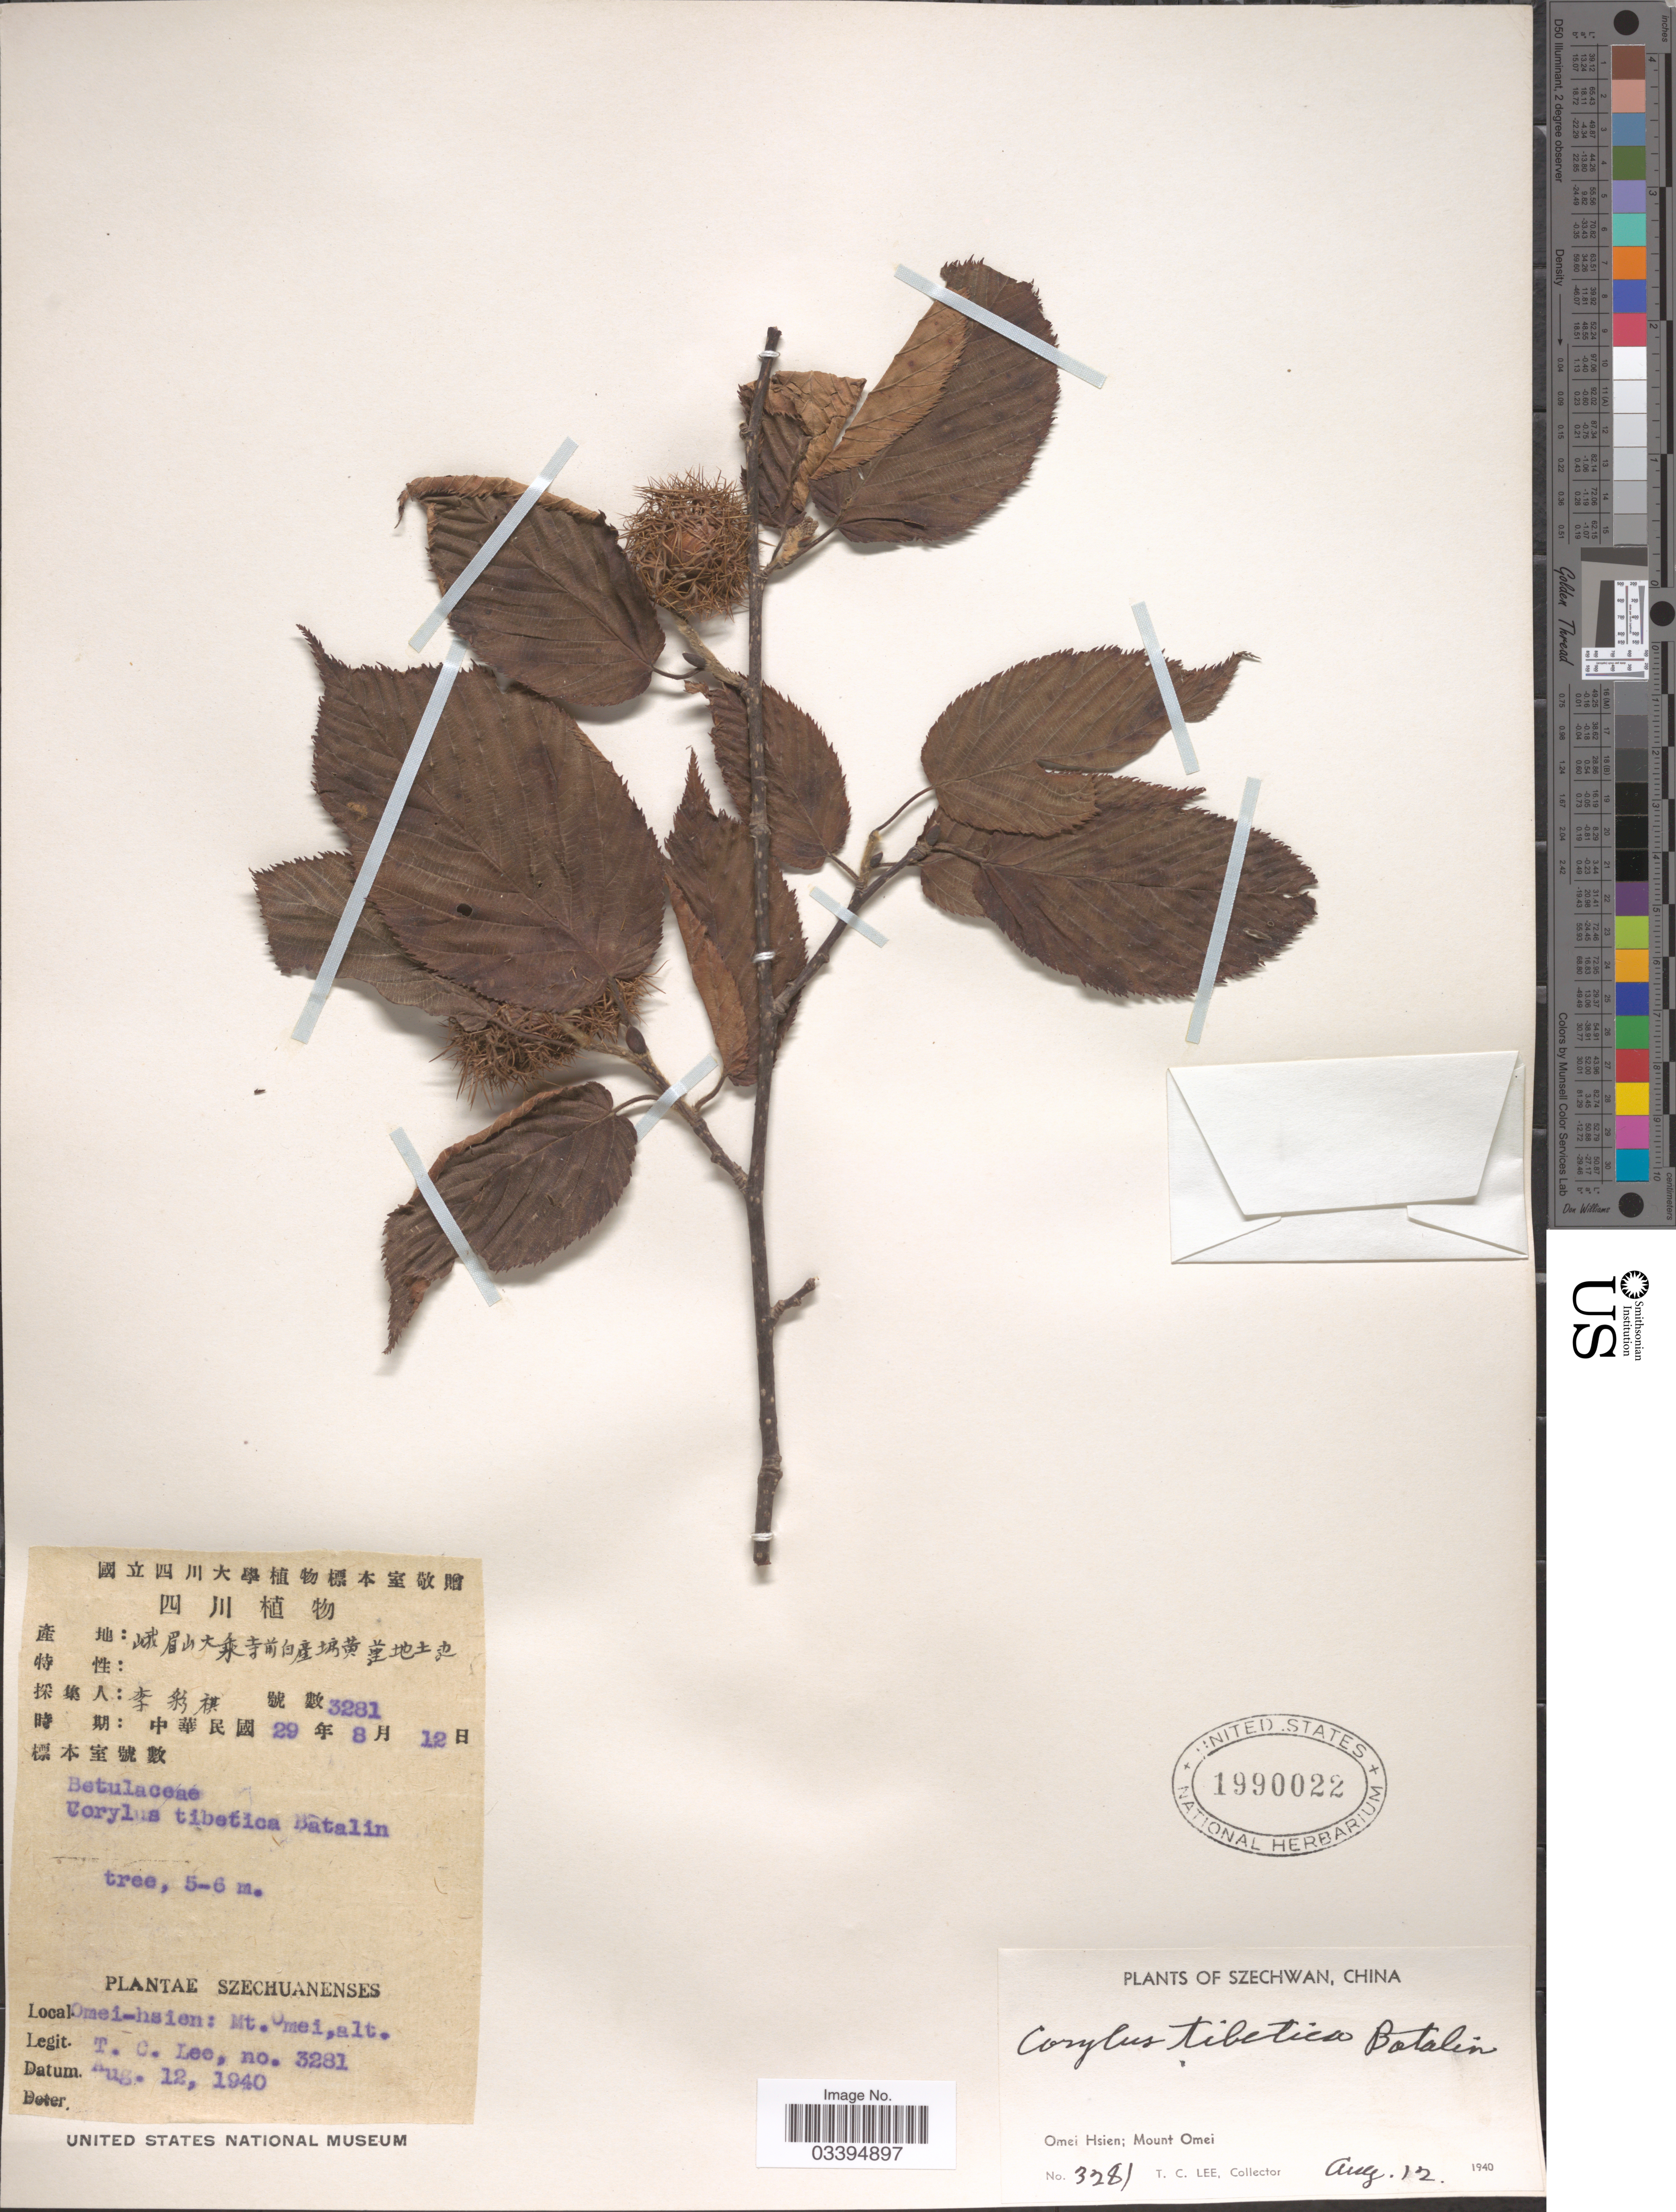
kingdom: Plantae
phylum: Tracheophyta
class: Magnoliopsida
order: Fagales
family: Betulaceae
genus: Corylus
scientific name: Corylus tibetica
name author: Batalin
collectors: T. Lee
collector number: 3281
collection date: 1940-08-12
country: China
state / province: Sichuan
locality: Szechwan. Omei Hsien; Mount Omei.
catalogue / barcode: US 1990022